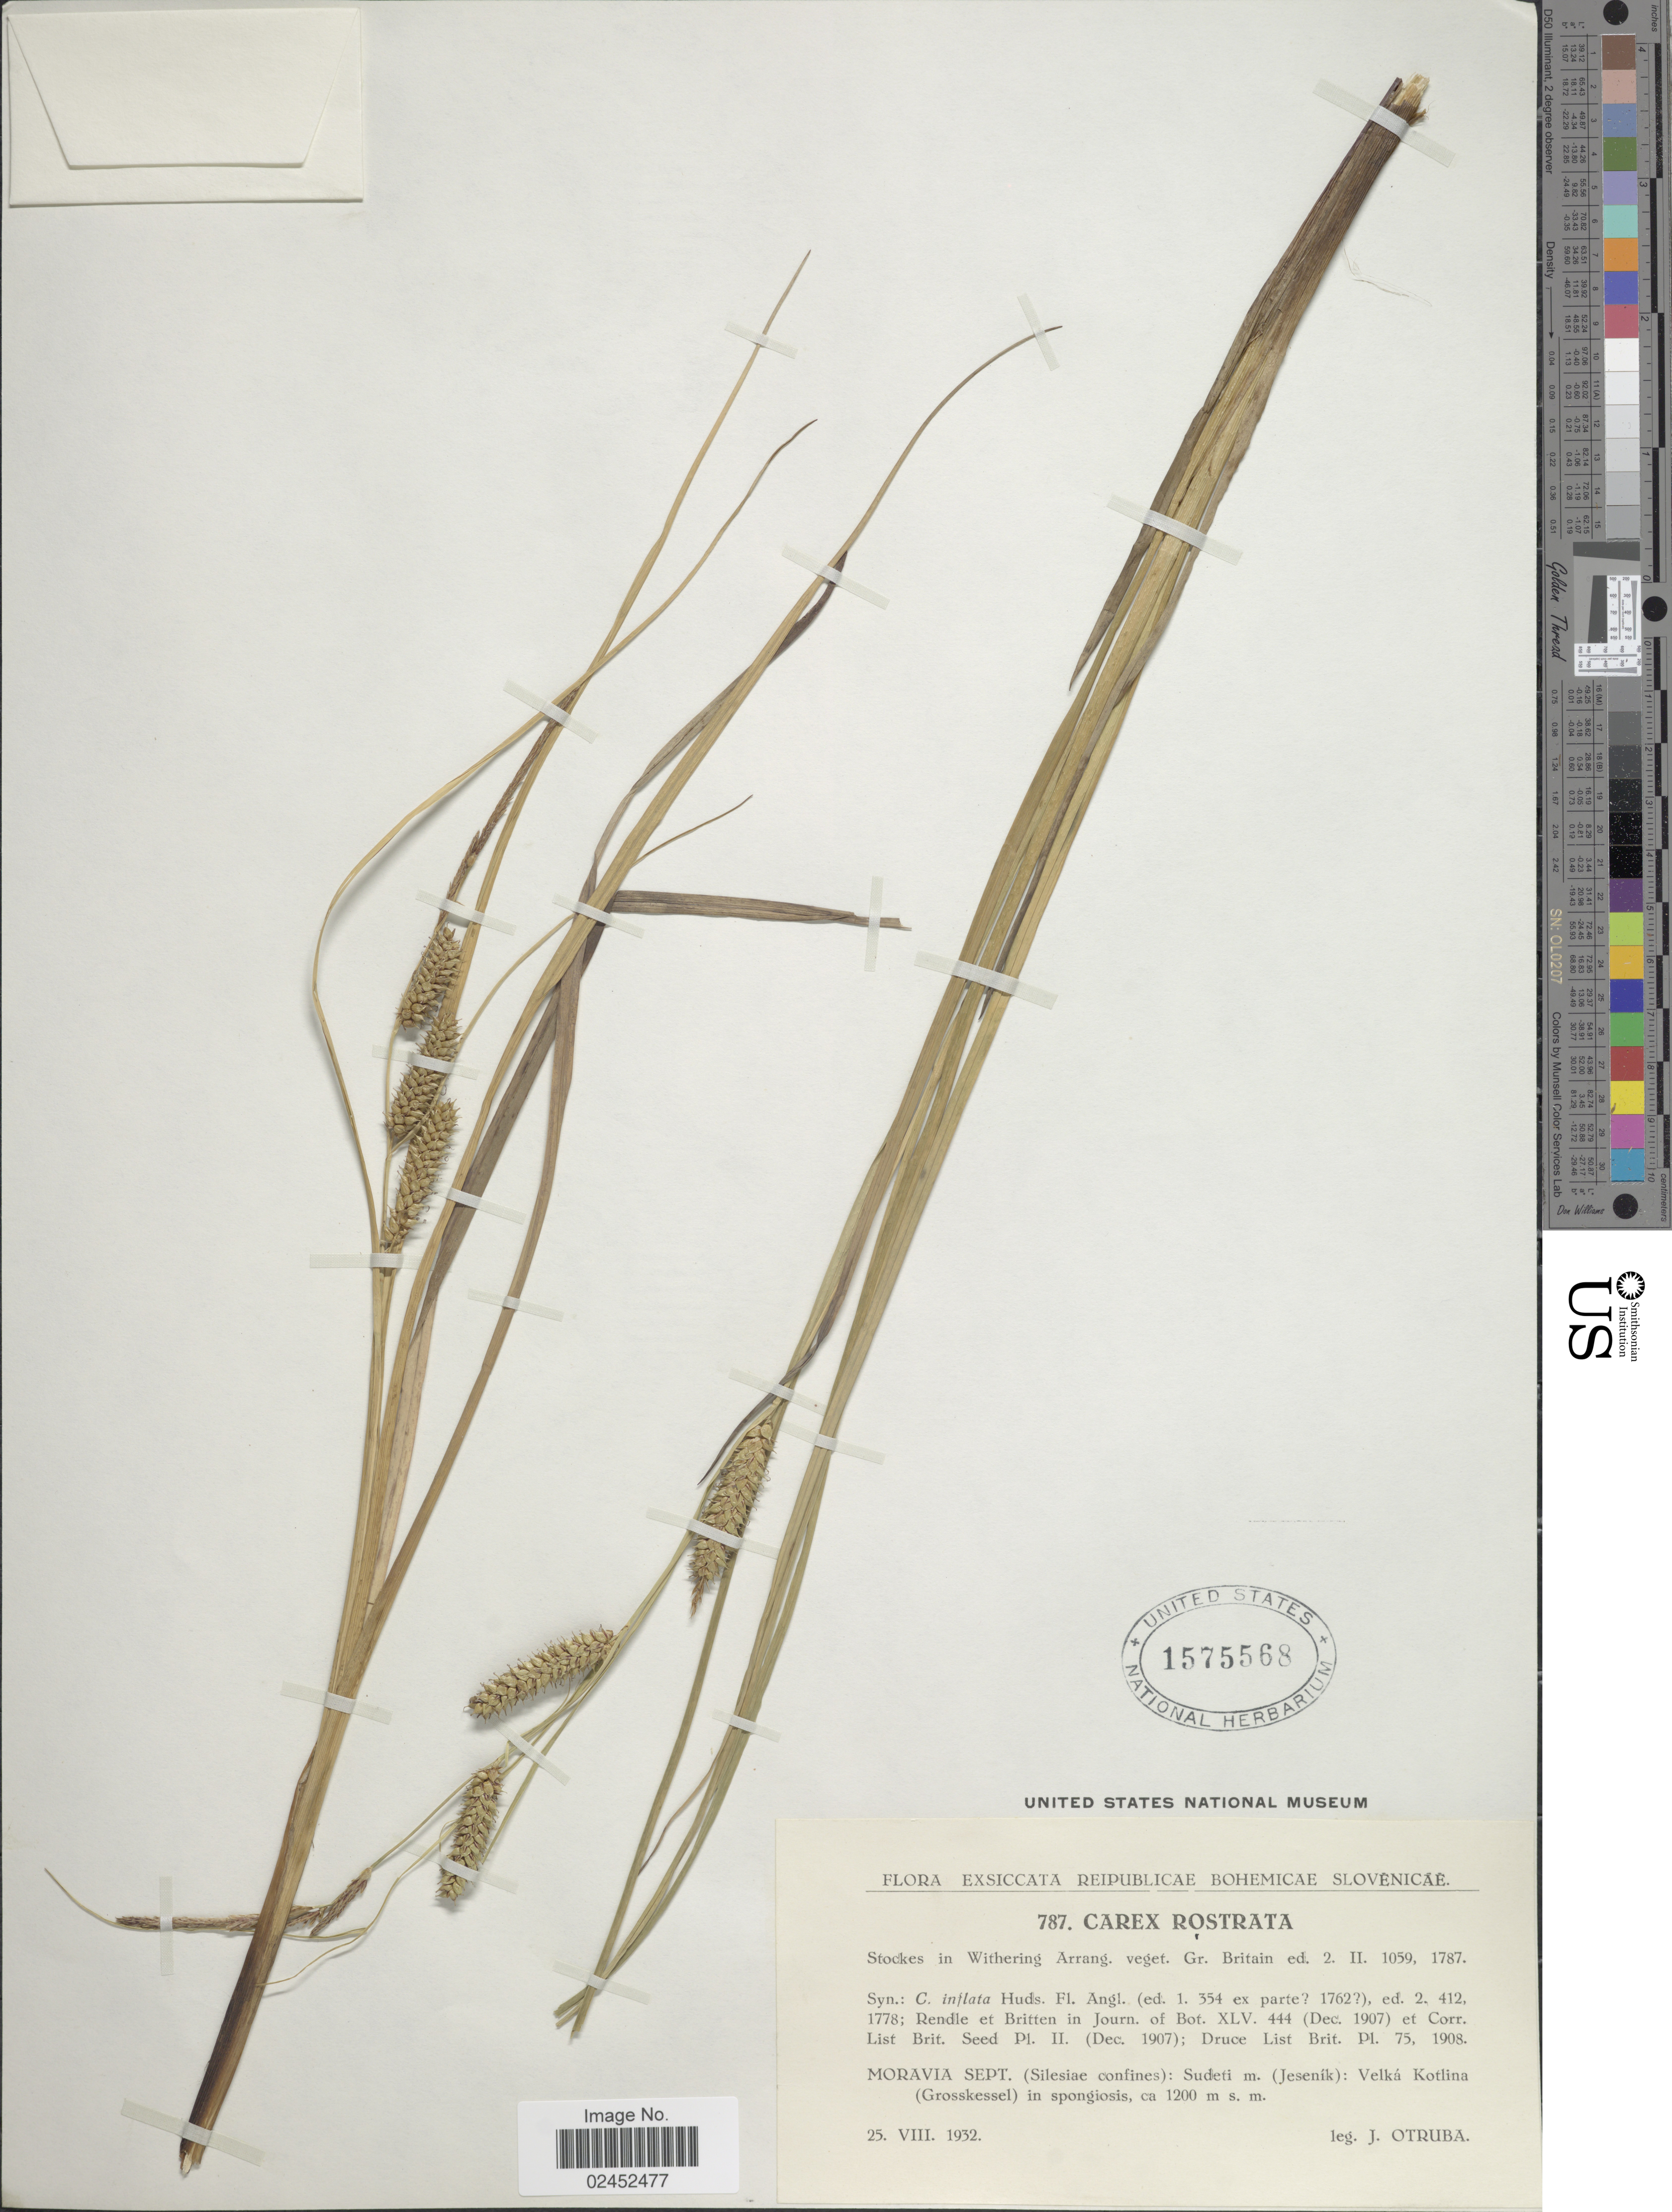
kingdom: Plantae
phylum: Tracheophyta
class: Liliopsida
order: Poales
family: Cyperaceae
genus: Carex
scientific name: Carex rostrata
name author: Stokes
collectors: J. Otruba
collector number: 787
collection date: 1932-08-25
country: Czechia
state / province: Moravian-Silesian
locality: Moravia Sept. (Silesiae confines): Sudeti m. (Jesenik): Velka Kotlina (Grosskessel) in spongiosis.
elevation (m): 1200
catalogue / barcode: US 1575568